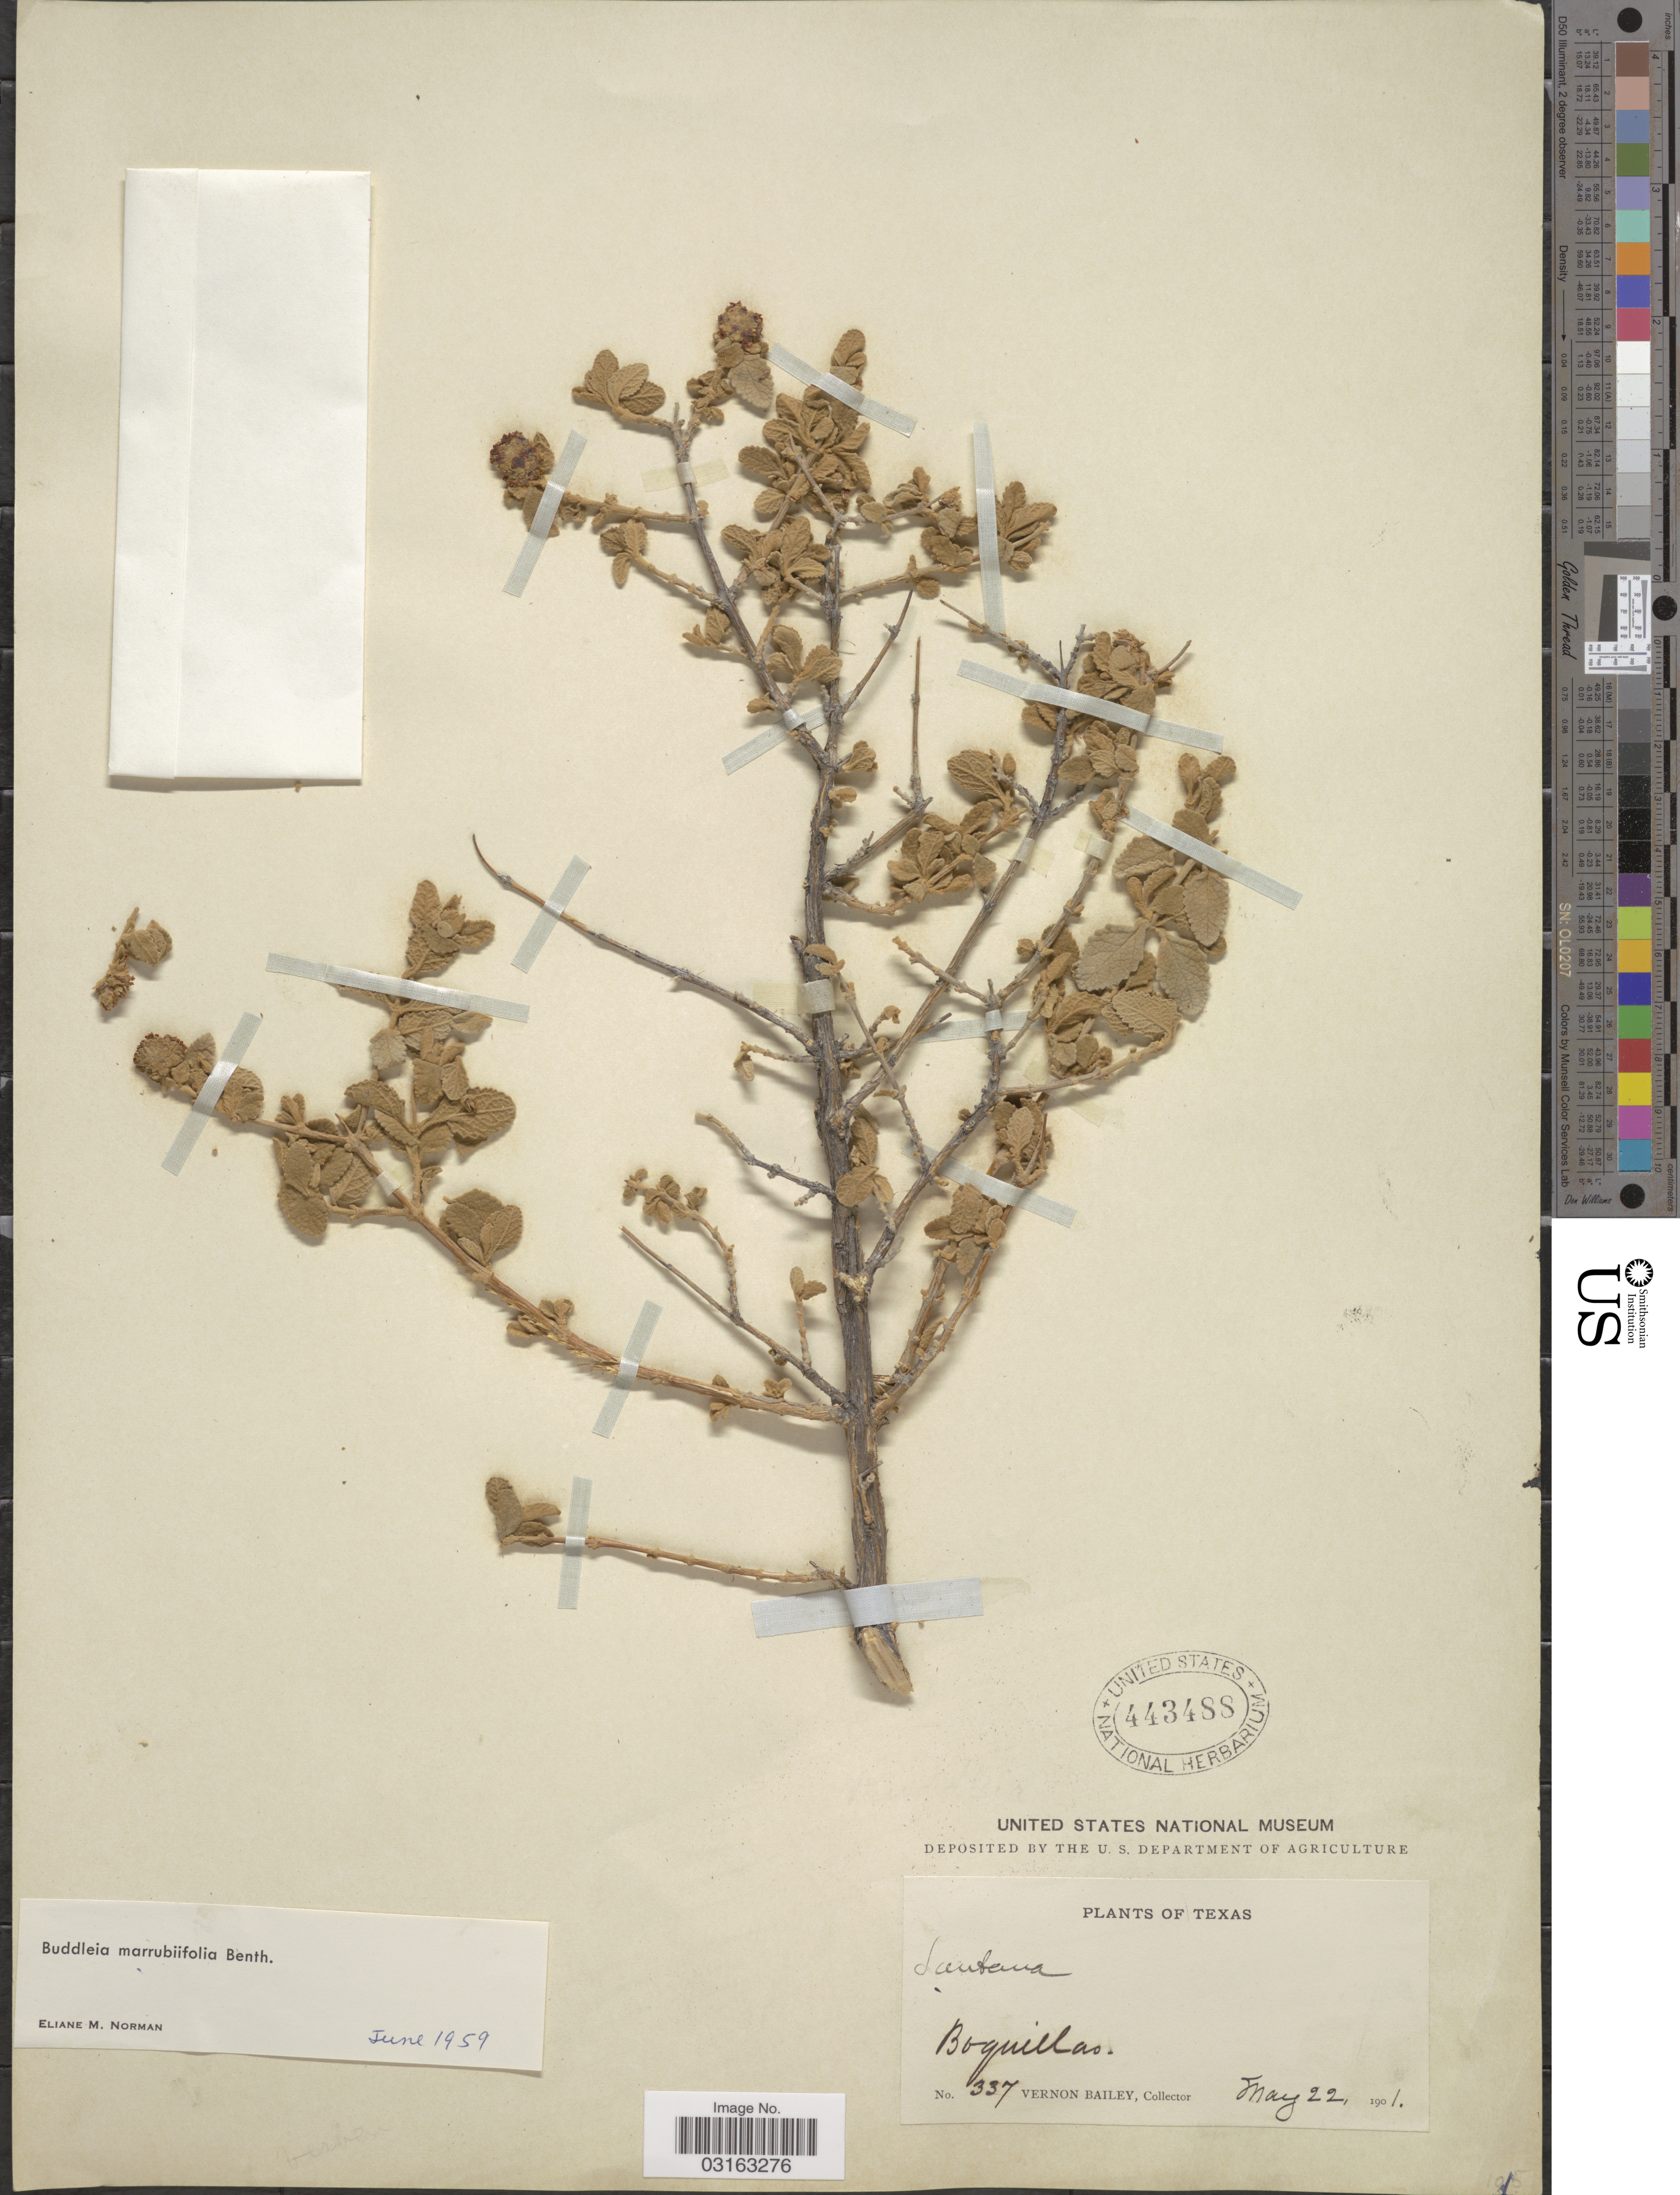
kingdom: Plantae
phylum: Tracheophyta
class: Magnoliopsida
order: Lamiales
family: Scrophulariaceae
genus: Buddleja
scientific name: Buddleja marrubiifolia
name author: Benth.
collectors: V. O. Bailey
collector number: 337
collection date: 1901-05-22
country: United States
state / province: Texas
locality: Boquillas.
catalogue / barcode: US 443488